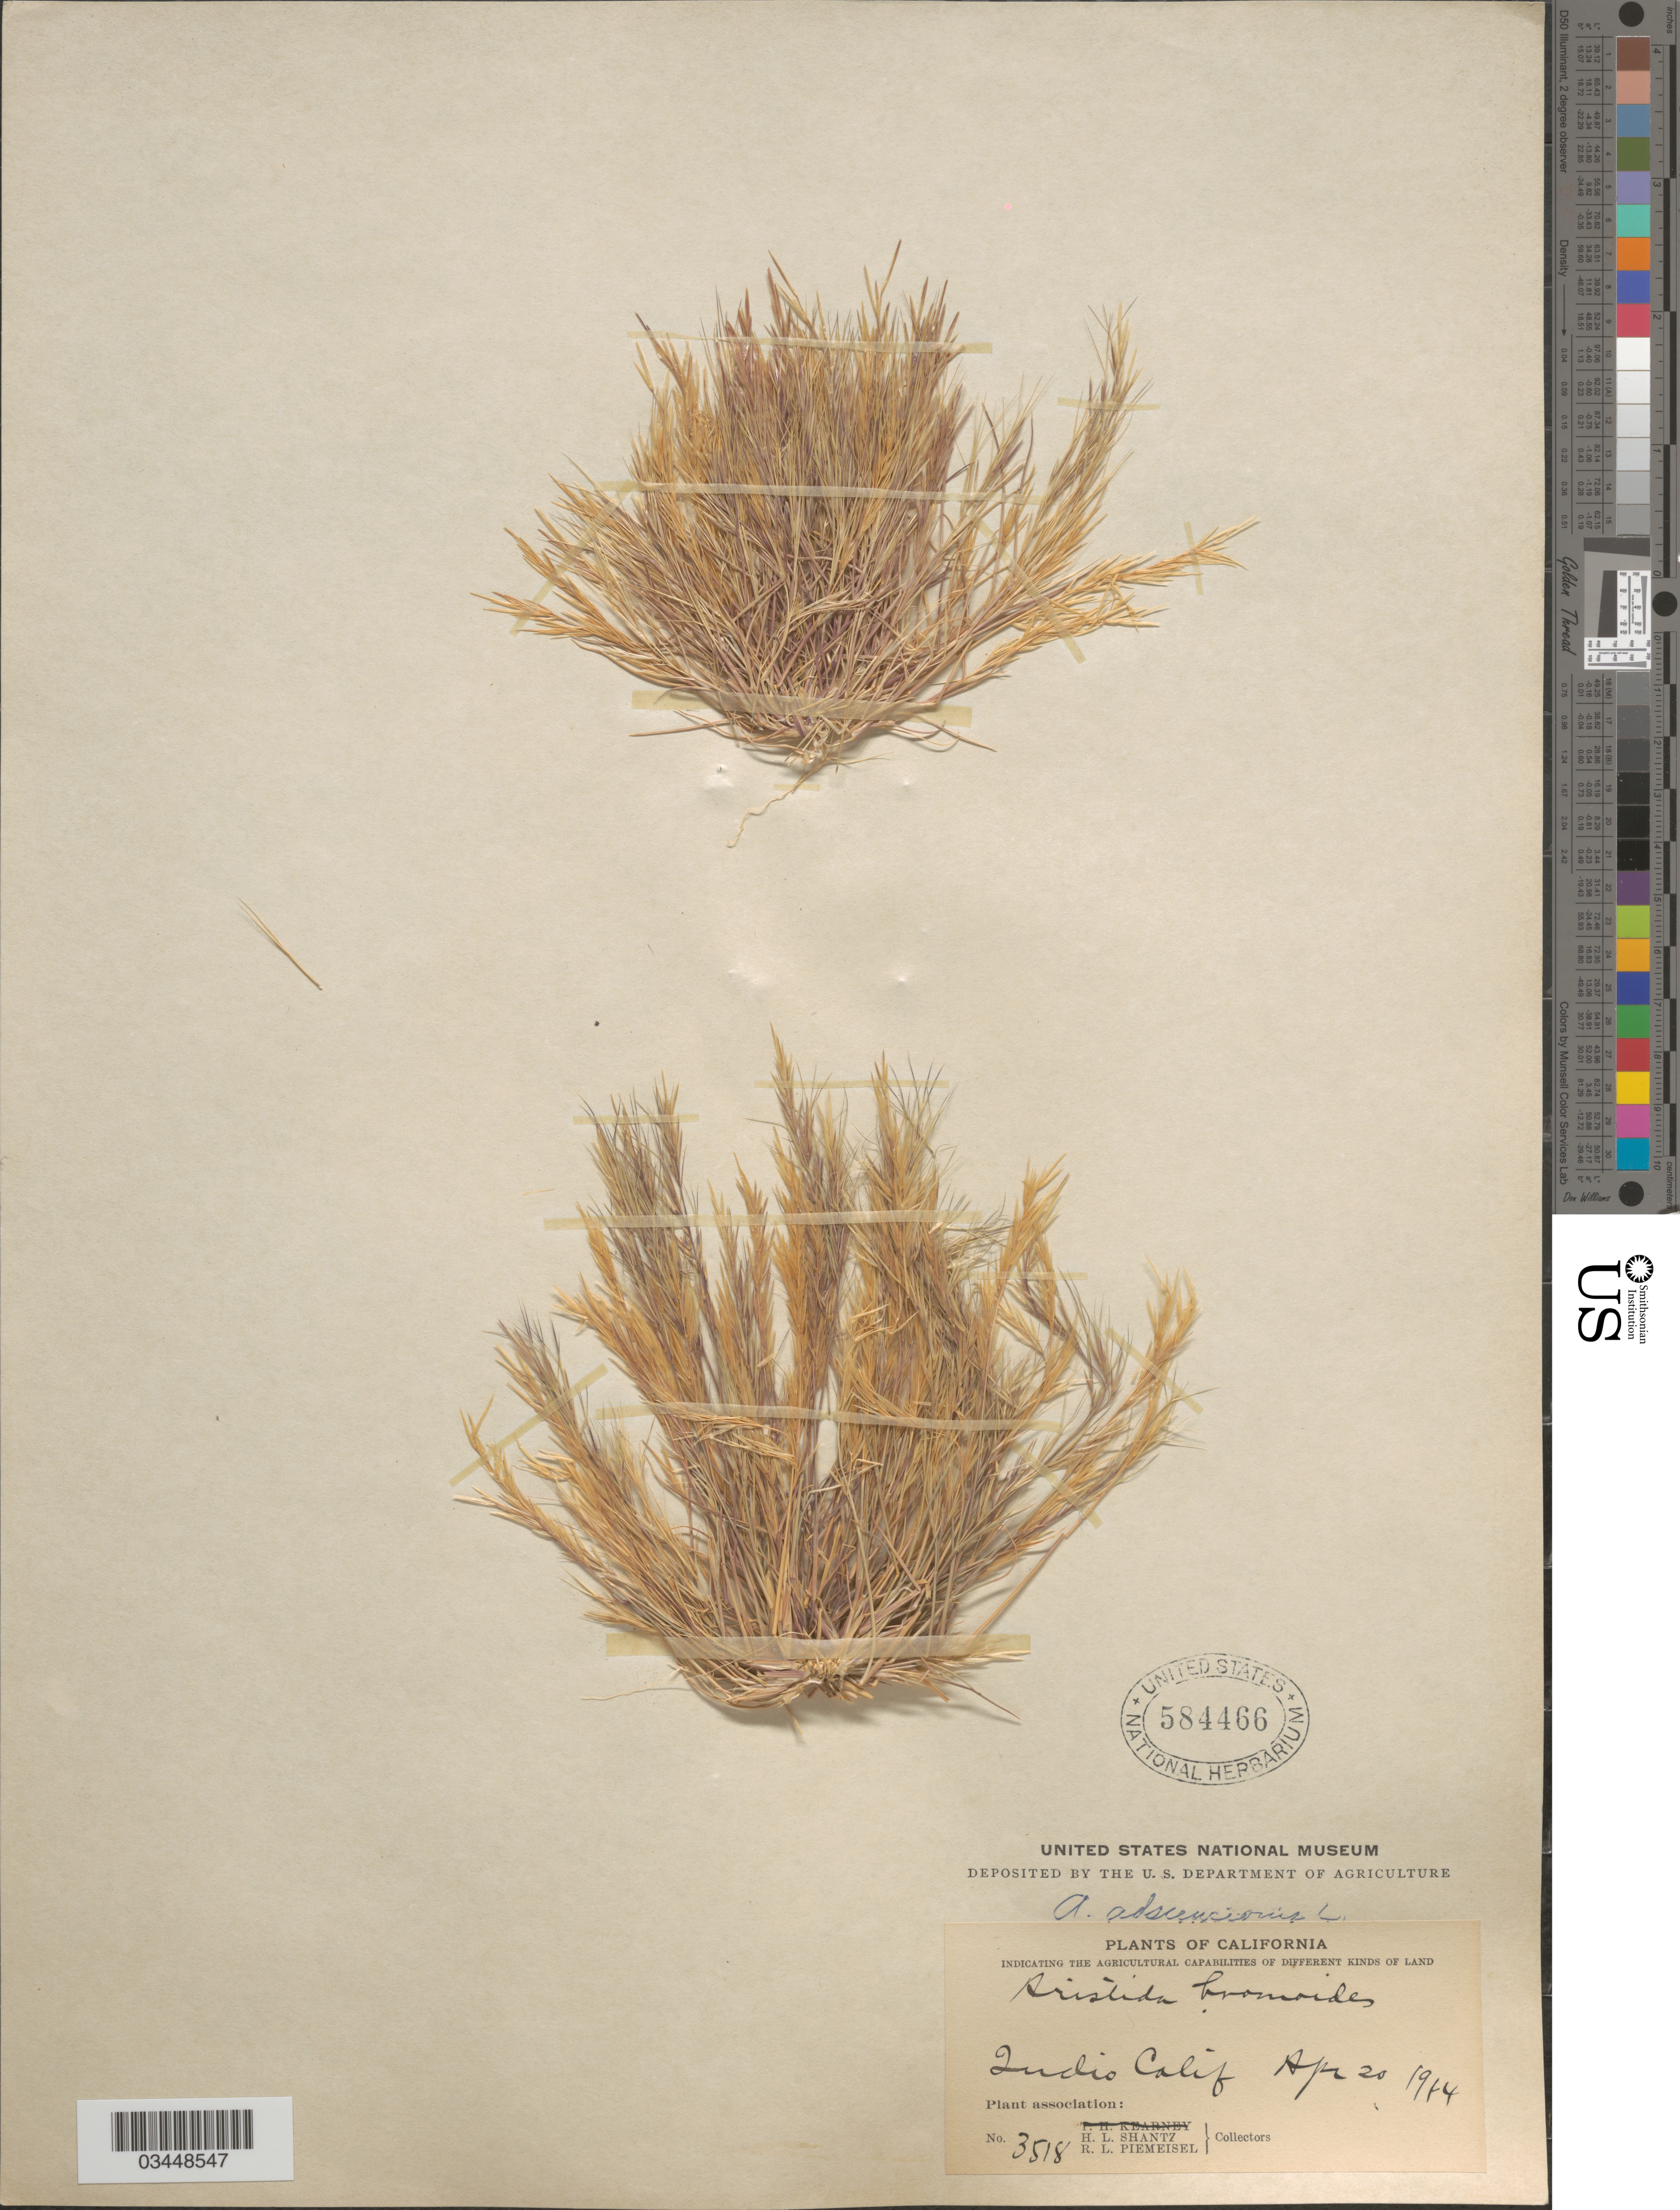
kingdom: Plantae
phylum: Tracheophyta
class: Liliopsida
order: Poales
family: Poaceae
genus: Aristida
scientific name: Aristida adscensionis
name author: L.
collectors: H. Shantz & R. L. Piemeisel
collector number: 3518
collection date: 1965-04-20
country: United States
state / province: California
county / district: Riverside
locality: Indio Calif.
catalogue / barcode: US 584466